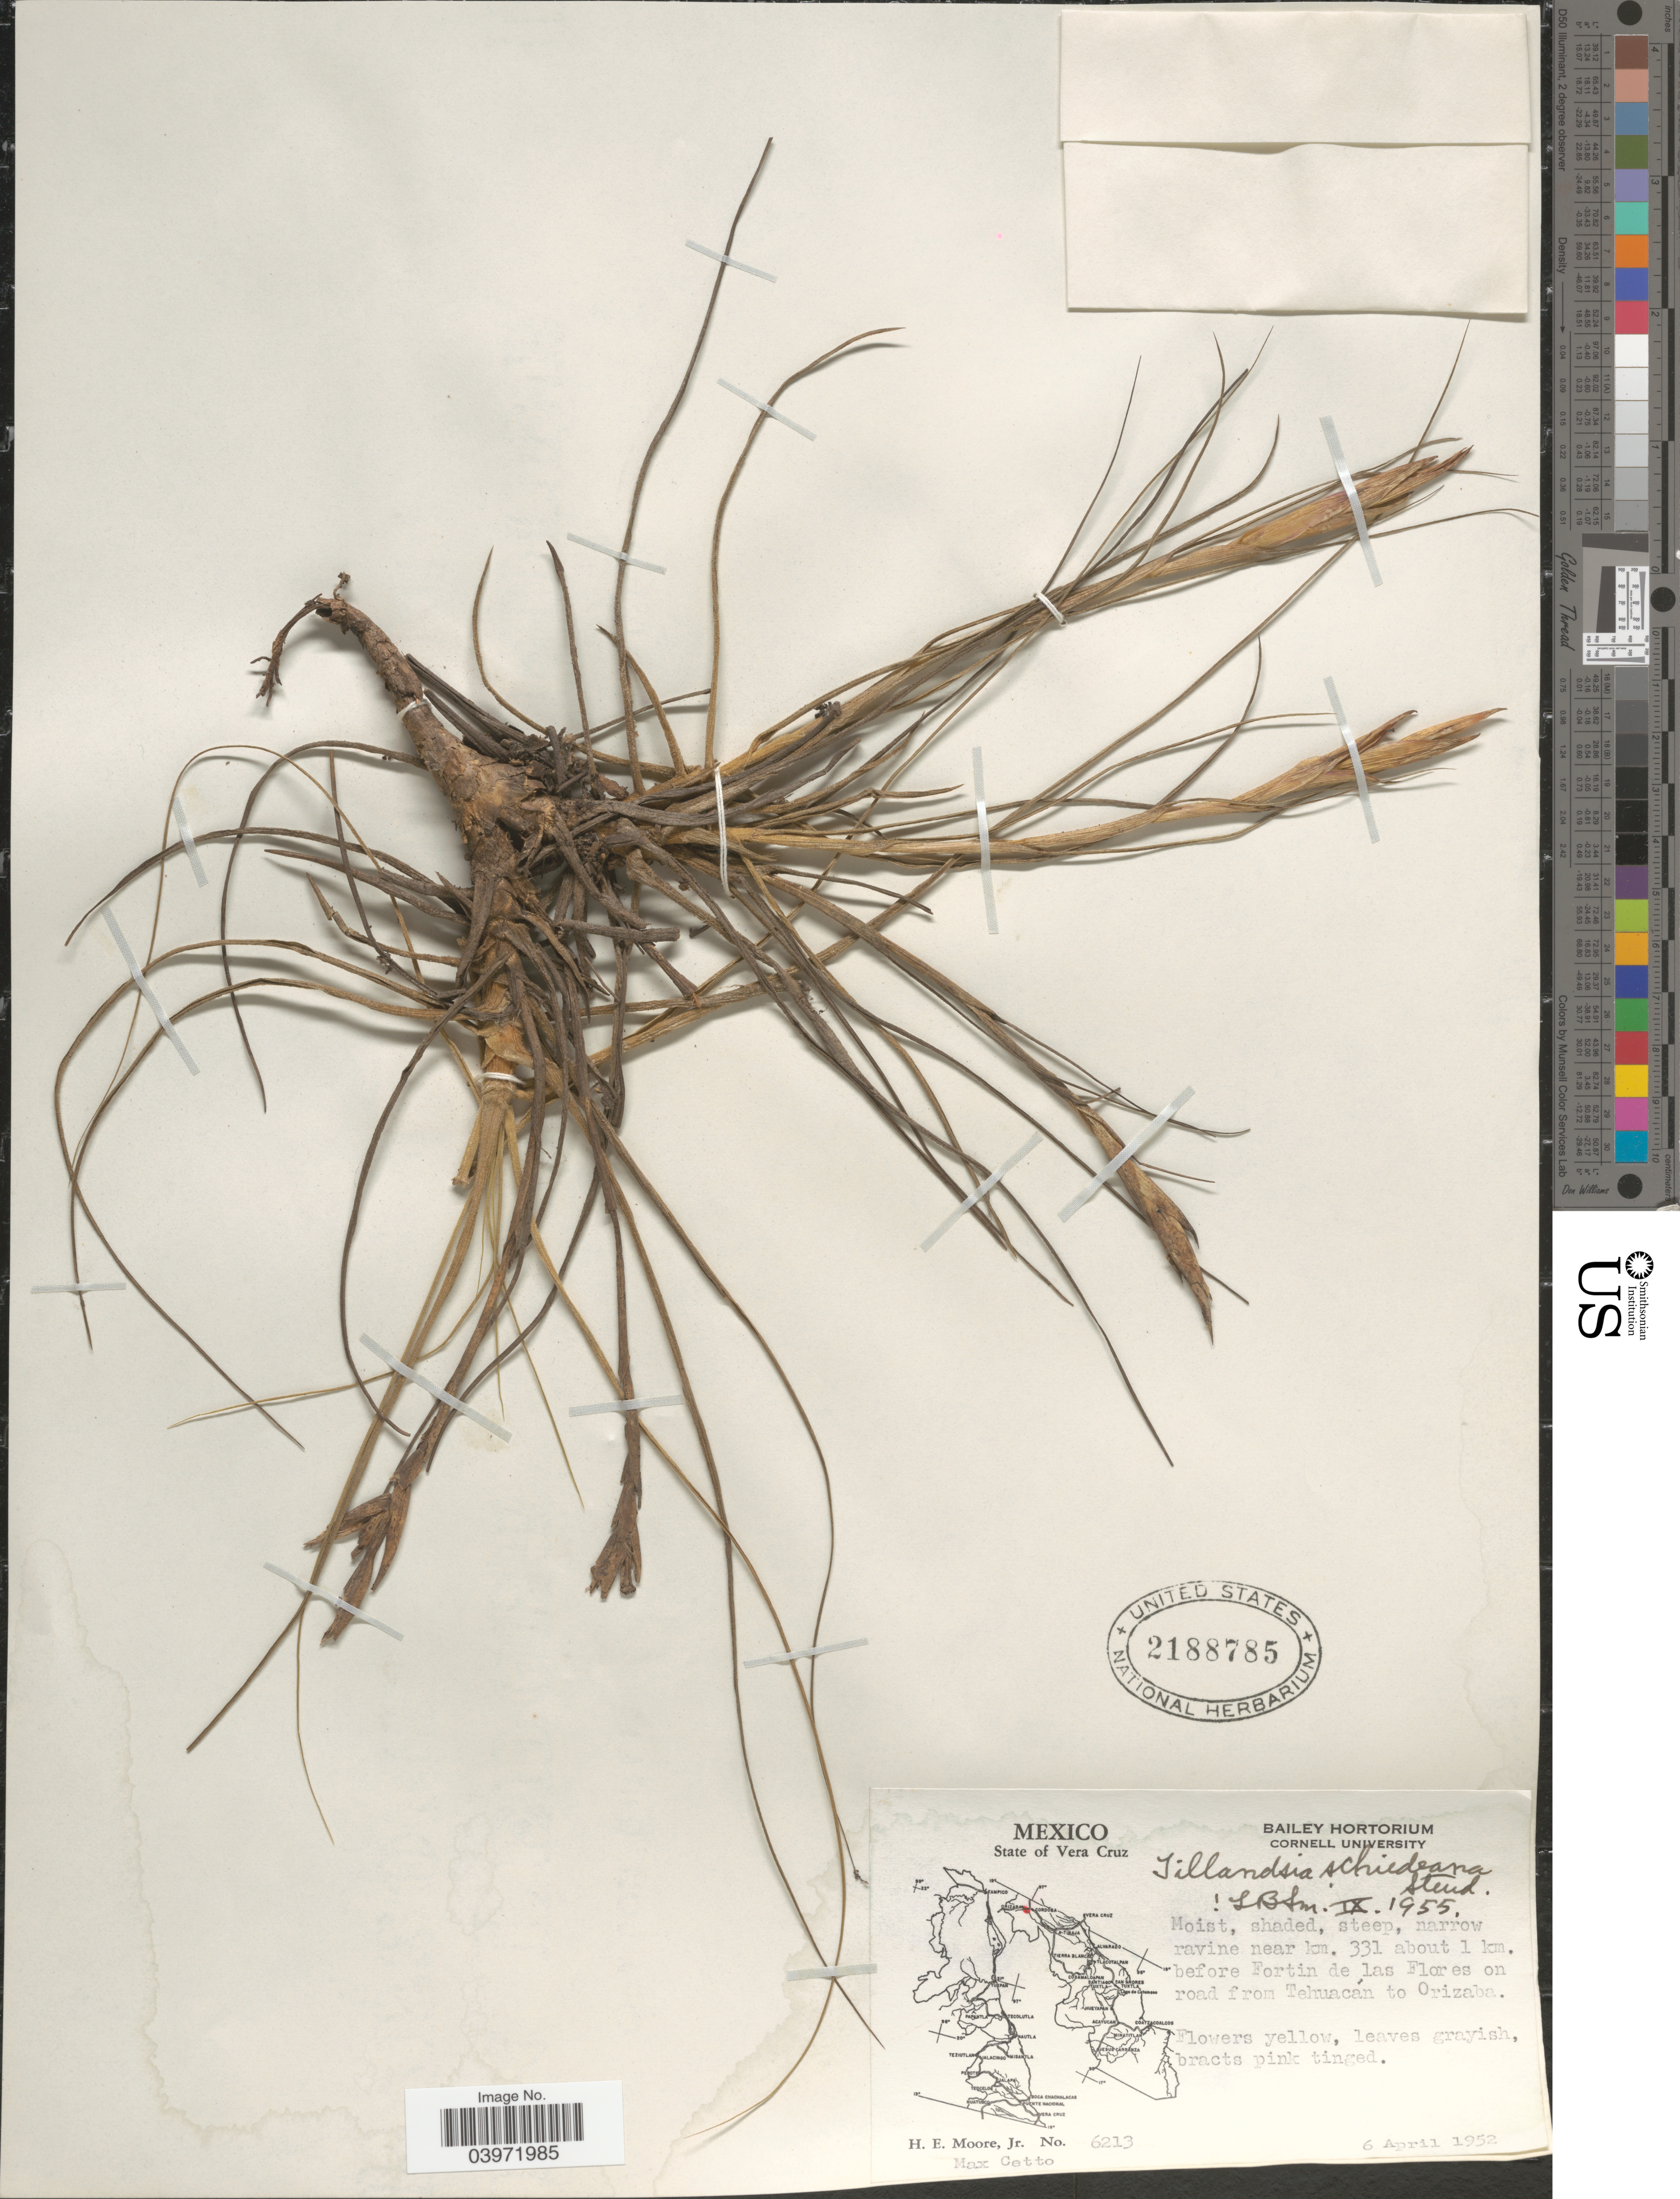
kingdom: Plantae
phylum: Tracheophyta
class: Liliopsida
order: Poales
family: Bromeliaceae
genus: Tillandsia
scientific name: Tillandsia schiedeana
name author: Steud.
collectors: H. Moore & M. Cetto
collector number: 6213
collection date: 1952-04-06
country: Mexico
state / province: Veracruz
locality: State of Vera Cruz. Ravine near km. 331 about 1 km. before Fortin de las Flores on road from Tehuacán to Orizaba.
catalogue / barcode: US 2188785